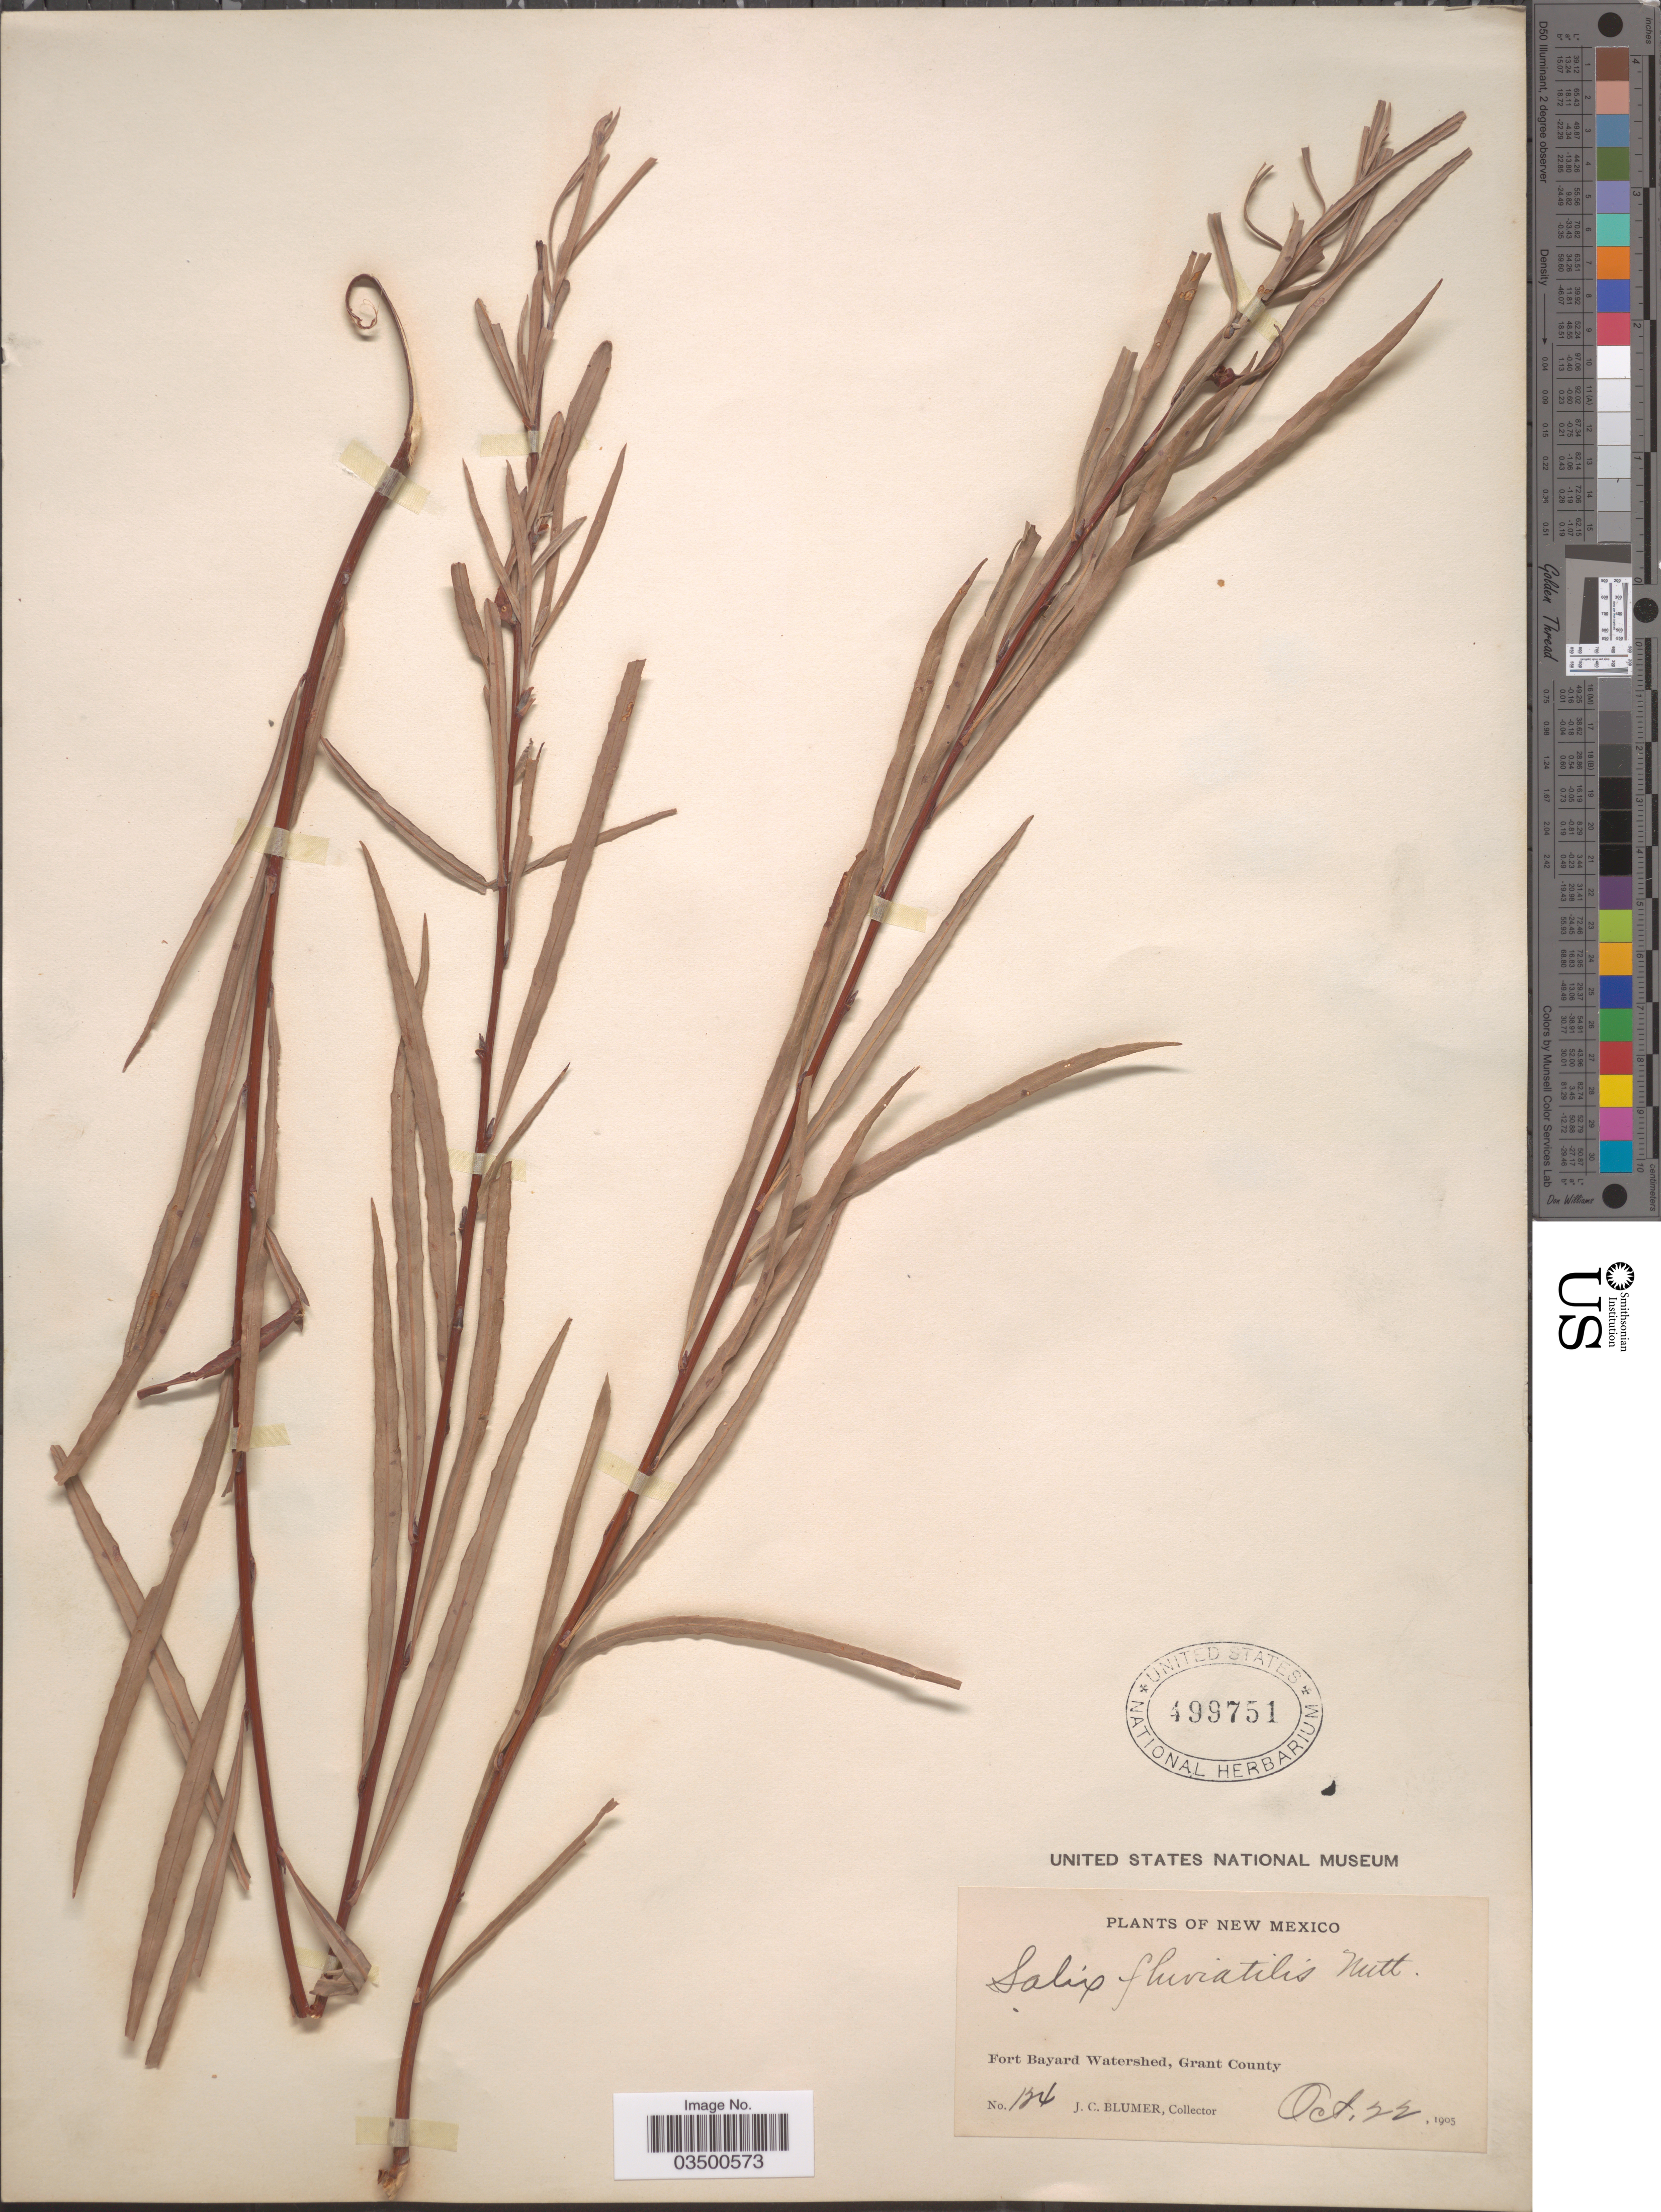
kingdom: Plantae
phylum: Tracheophyta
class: Magnoliopsida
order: Malpighiales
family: Salicaceae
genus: Salix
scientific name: Salix fluviatilis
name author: Nutt.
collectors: J. C. Blumer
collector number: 124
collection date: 1905-10-22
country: United States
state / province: New Mexico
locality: Fort Bayard Watershed, Grant County.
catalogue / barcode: US 499751